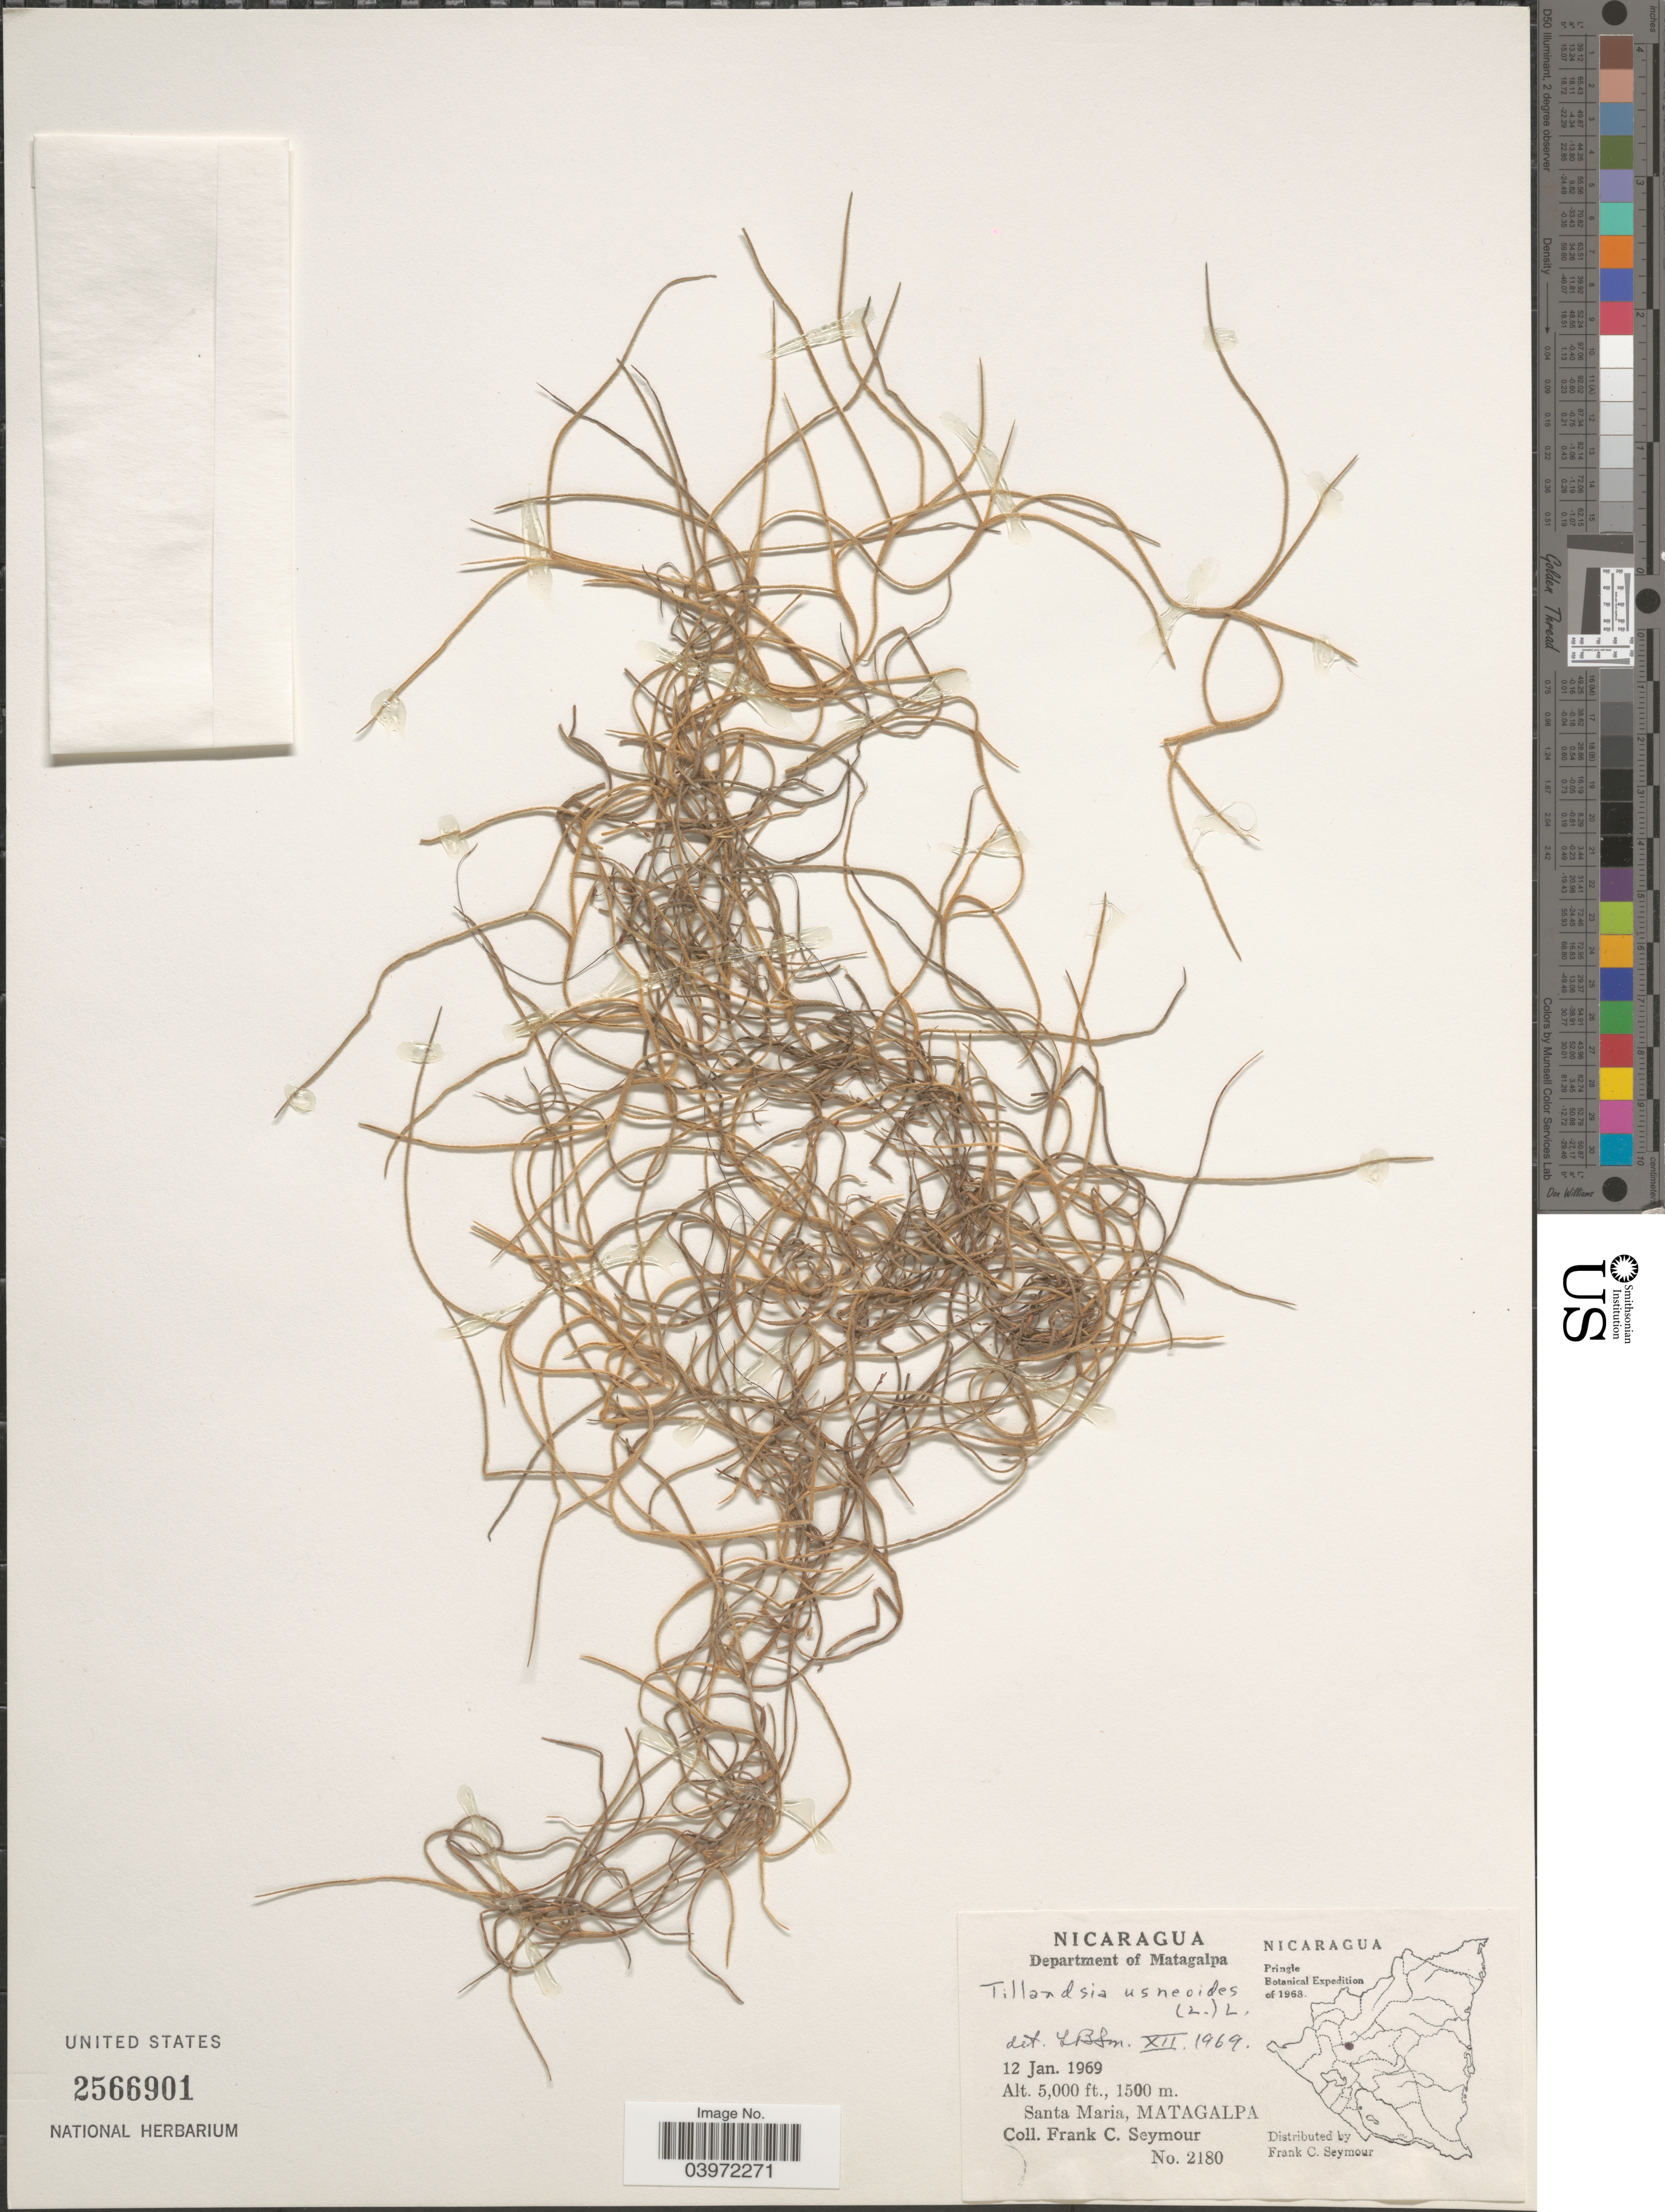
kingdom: Plantae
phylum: Tracheophyta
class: Liliopsida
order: Poales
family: Bromeliaceae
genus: Tillandsia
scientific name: Tillandsia usneoides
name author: (L.) L.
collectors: F. C. Seymour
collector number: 2180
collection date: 1969-01-12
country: Nicaragua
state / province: Matagalpa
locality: Department of Matagalpa. Santa Maria, Matagalpa.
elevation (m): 1524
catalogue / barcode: US 2566901